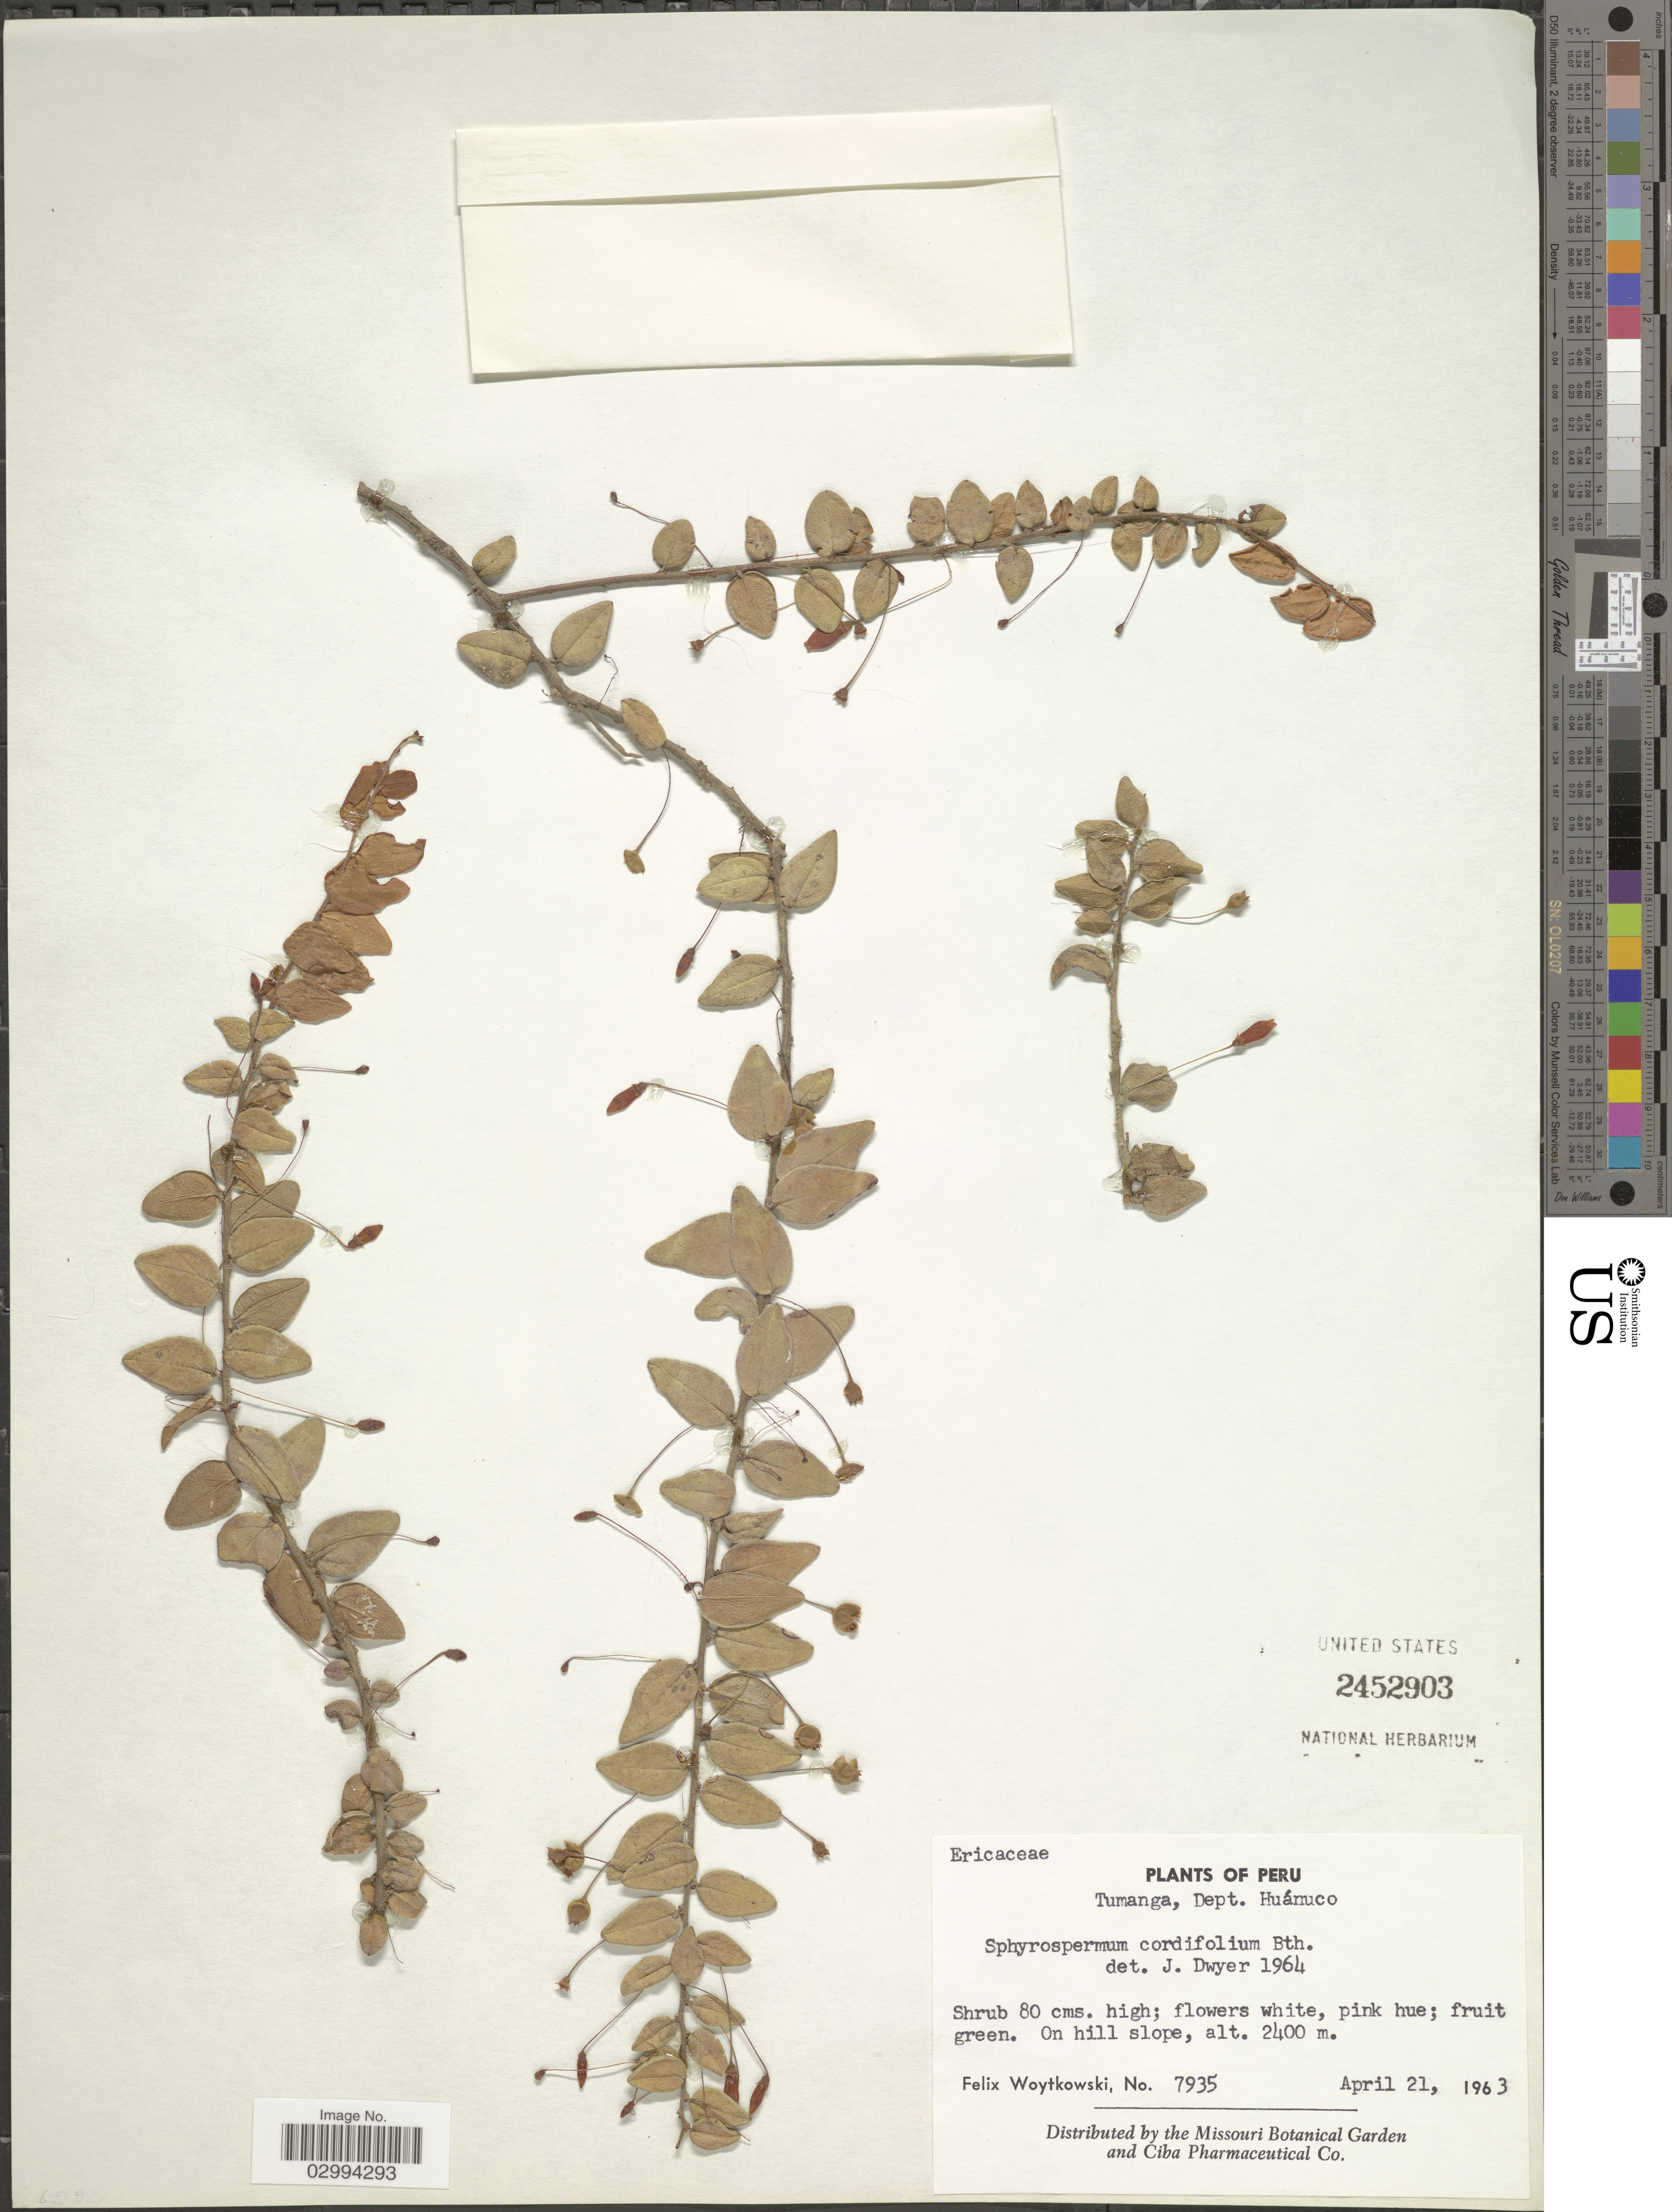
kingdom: Plantae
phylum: Tracheophyta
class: Magnoliopsida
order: Ericales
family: Ericaceae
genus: Sphyrospermum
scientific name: Sphyrospermum cordifolium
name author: Benth.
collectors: F. Woytkowski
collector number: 7935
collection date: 1963-04-21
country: Peru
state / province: Huánuco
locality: Tumanga, Dept. Huánuco.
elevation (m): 2400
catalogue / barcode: US 2452903